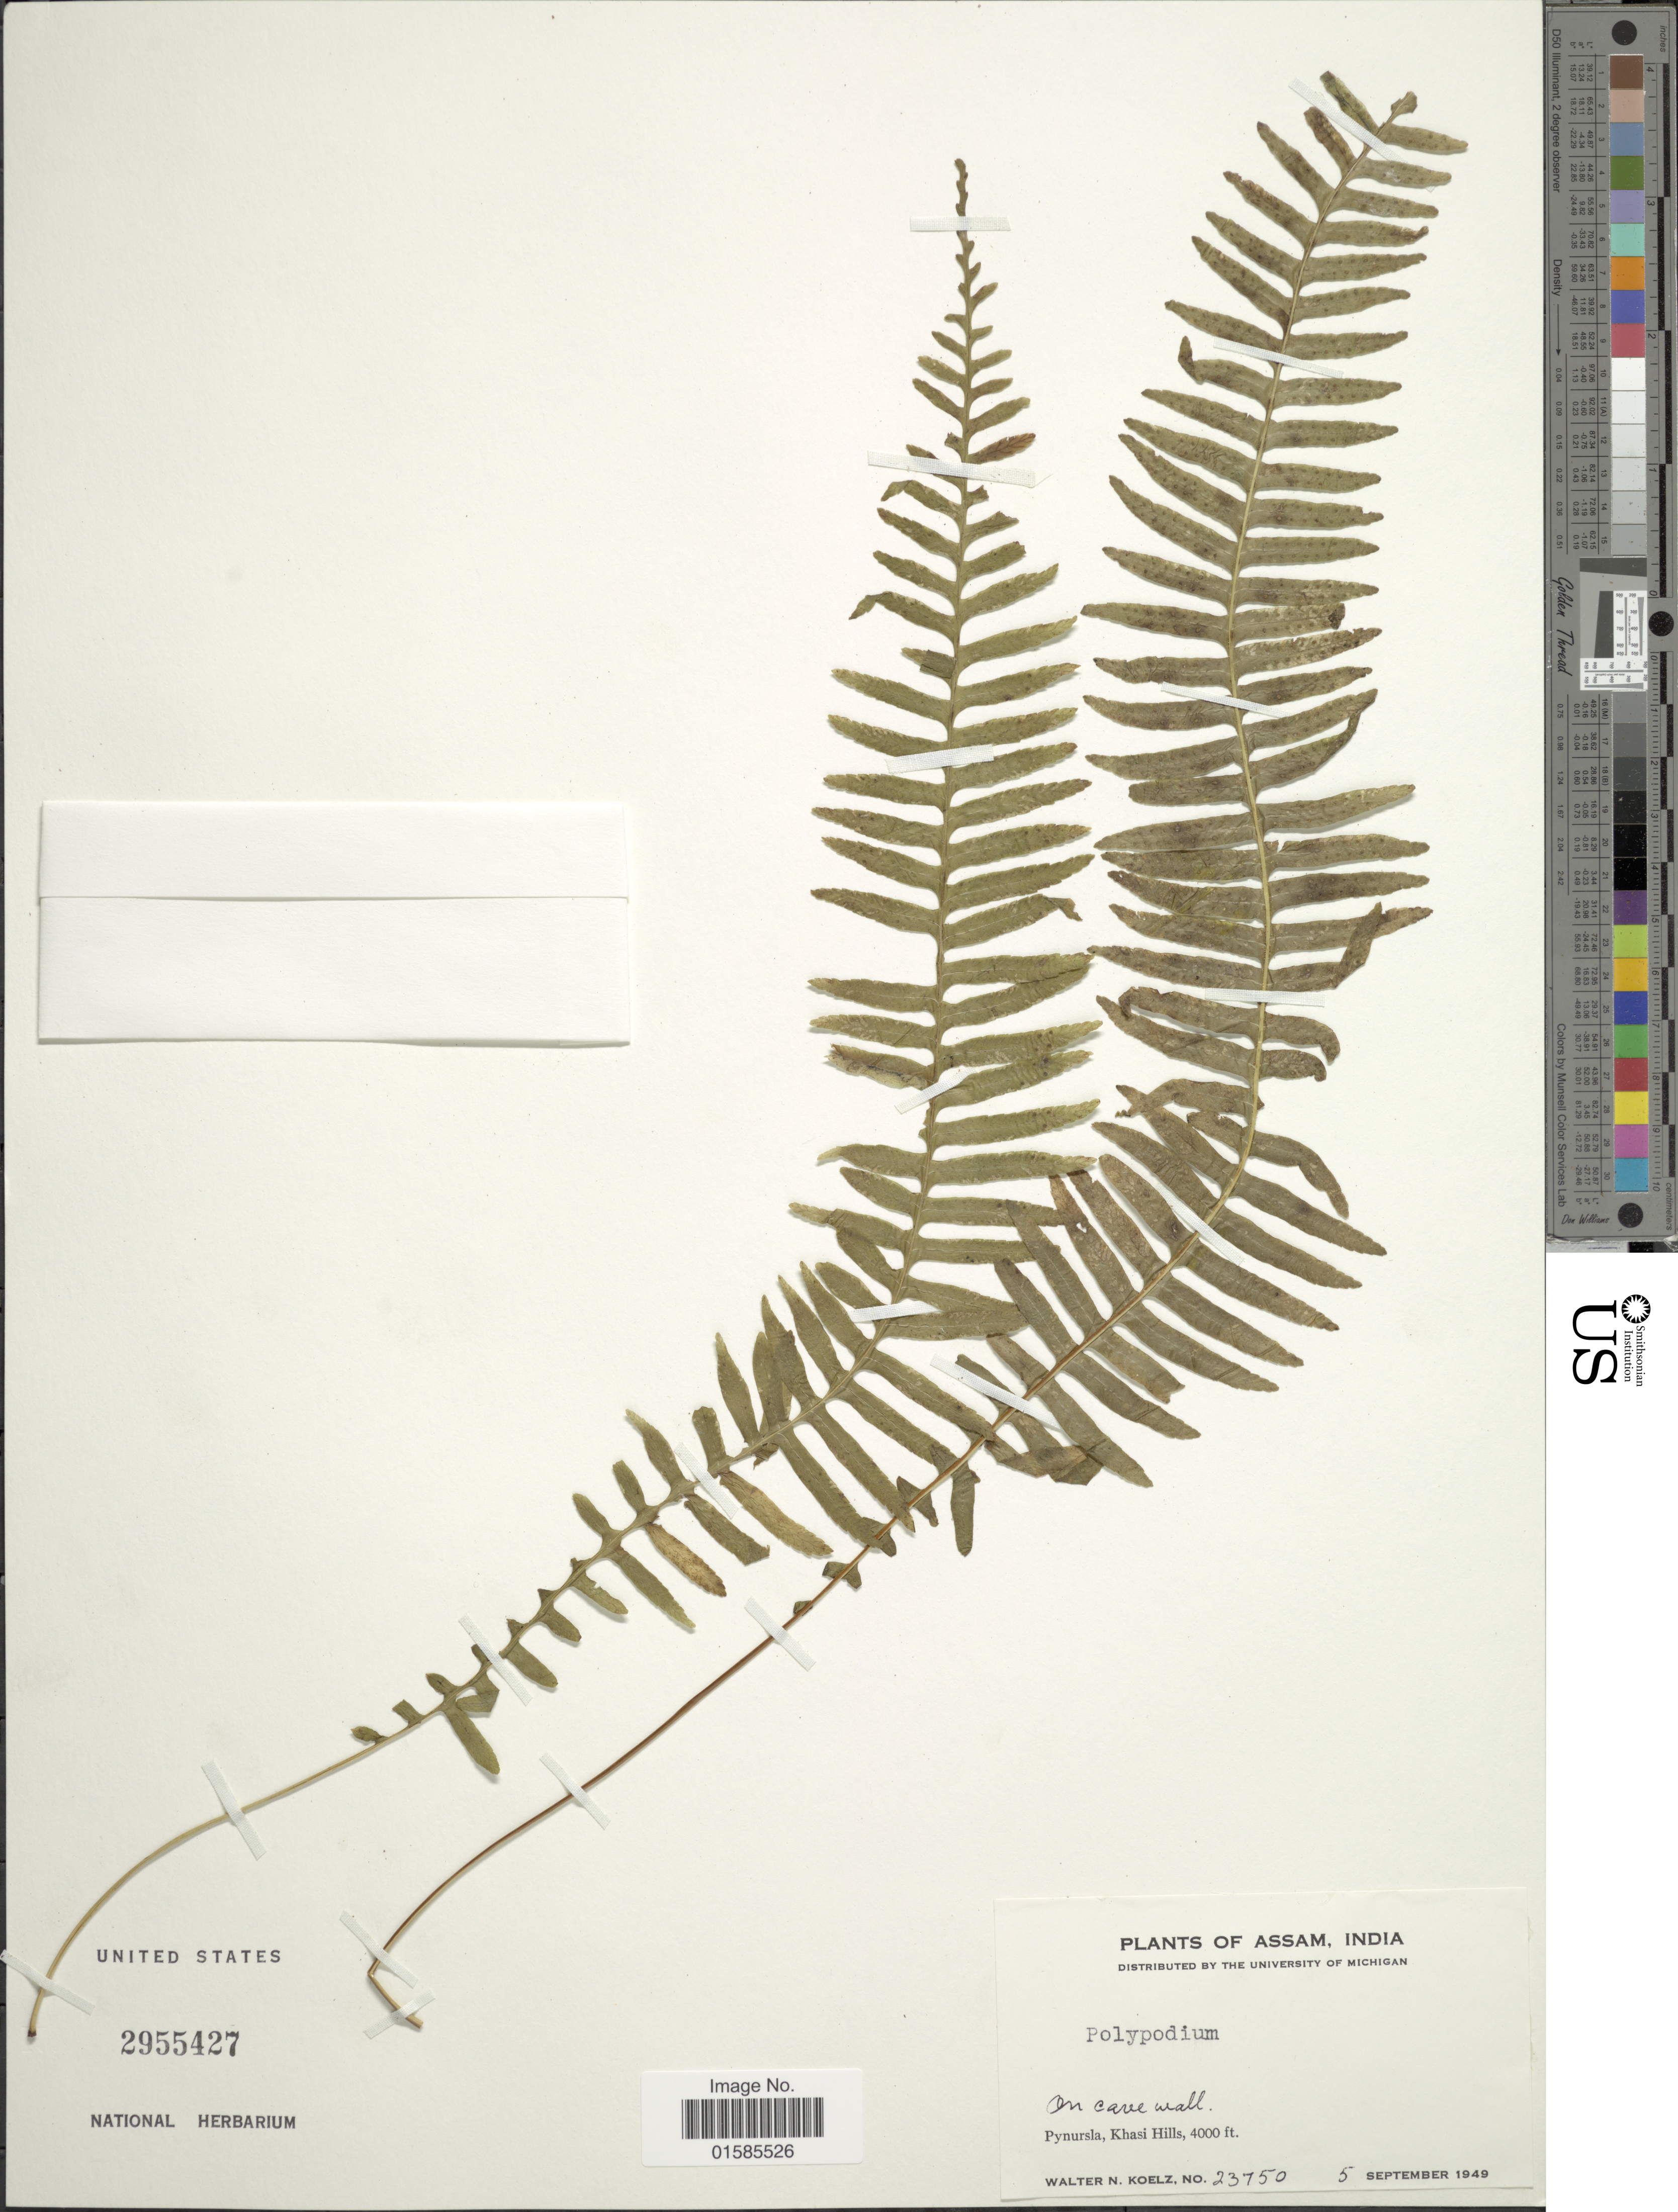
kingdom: Plantae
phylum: Tracheophyta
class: Polypodiopsida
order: Polypodiales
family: Polypodiaceae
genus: Leptochilus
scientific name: Leptochilus sp.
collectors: W. N. Koelz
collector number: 23750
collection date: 1949-09-05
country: India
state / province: Meghalaya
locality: Assam, India, Pynursla, Khasi Hills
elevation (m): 1219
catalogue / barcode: US 2955427